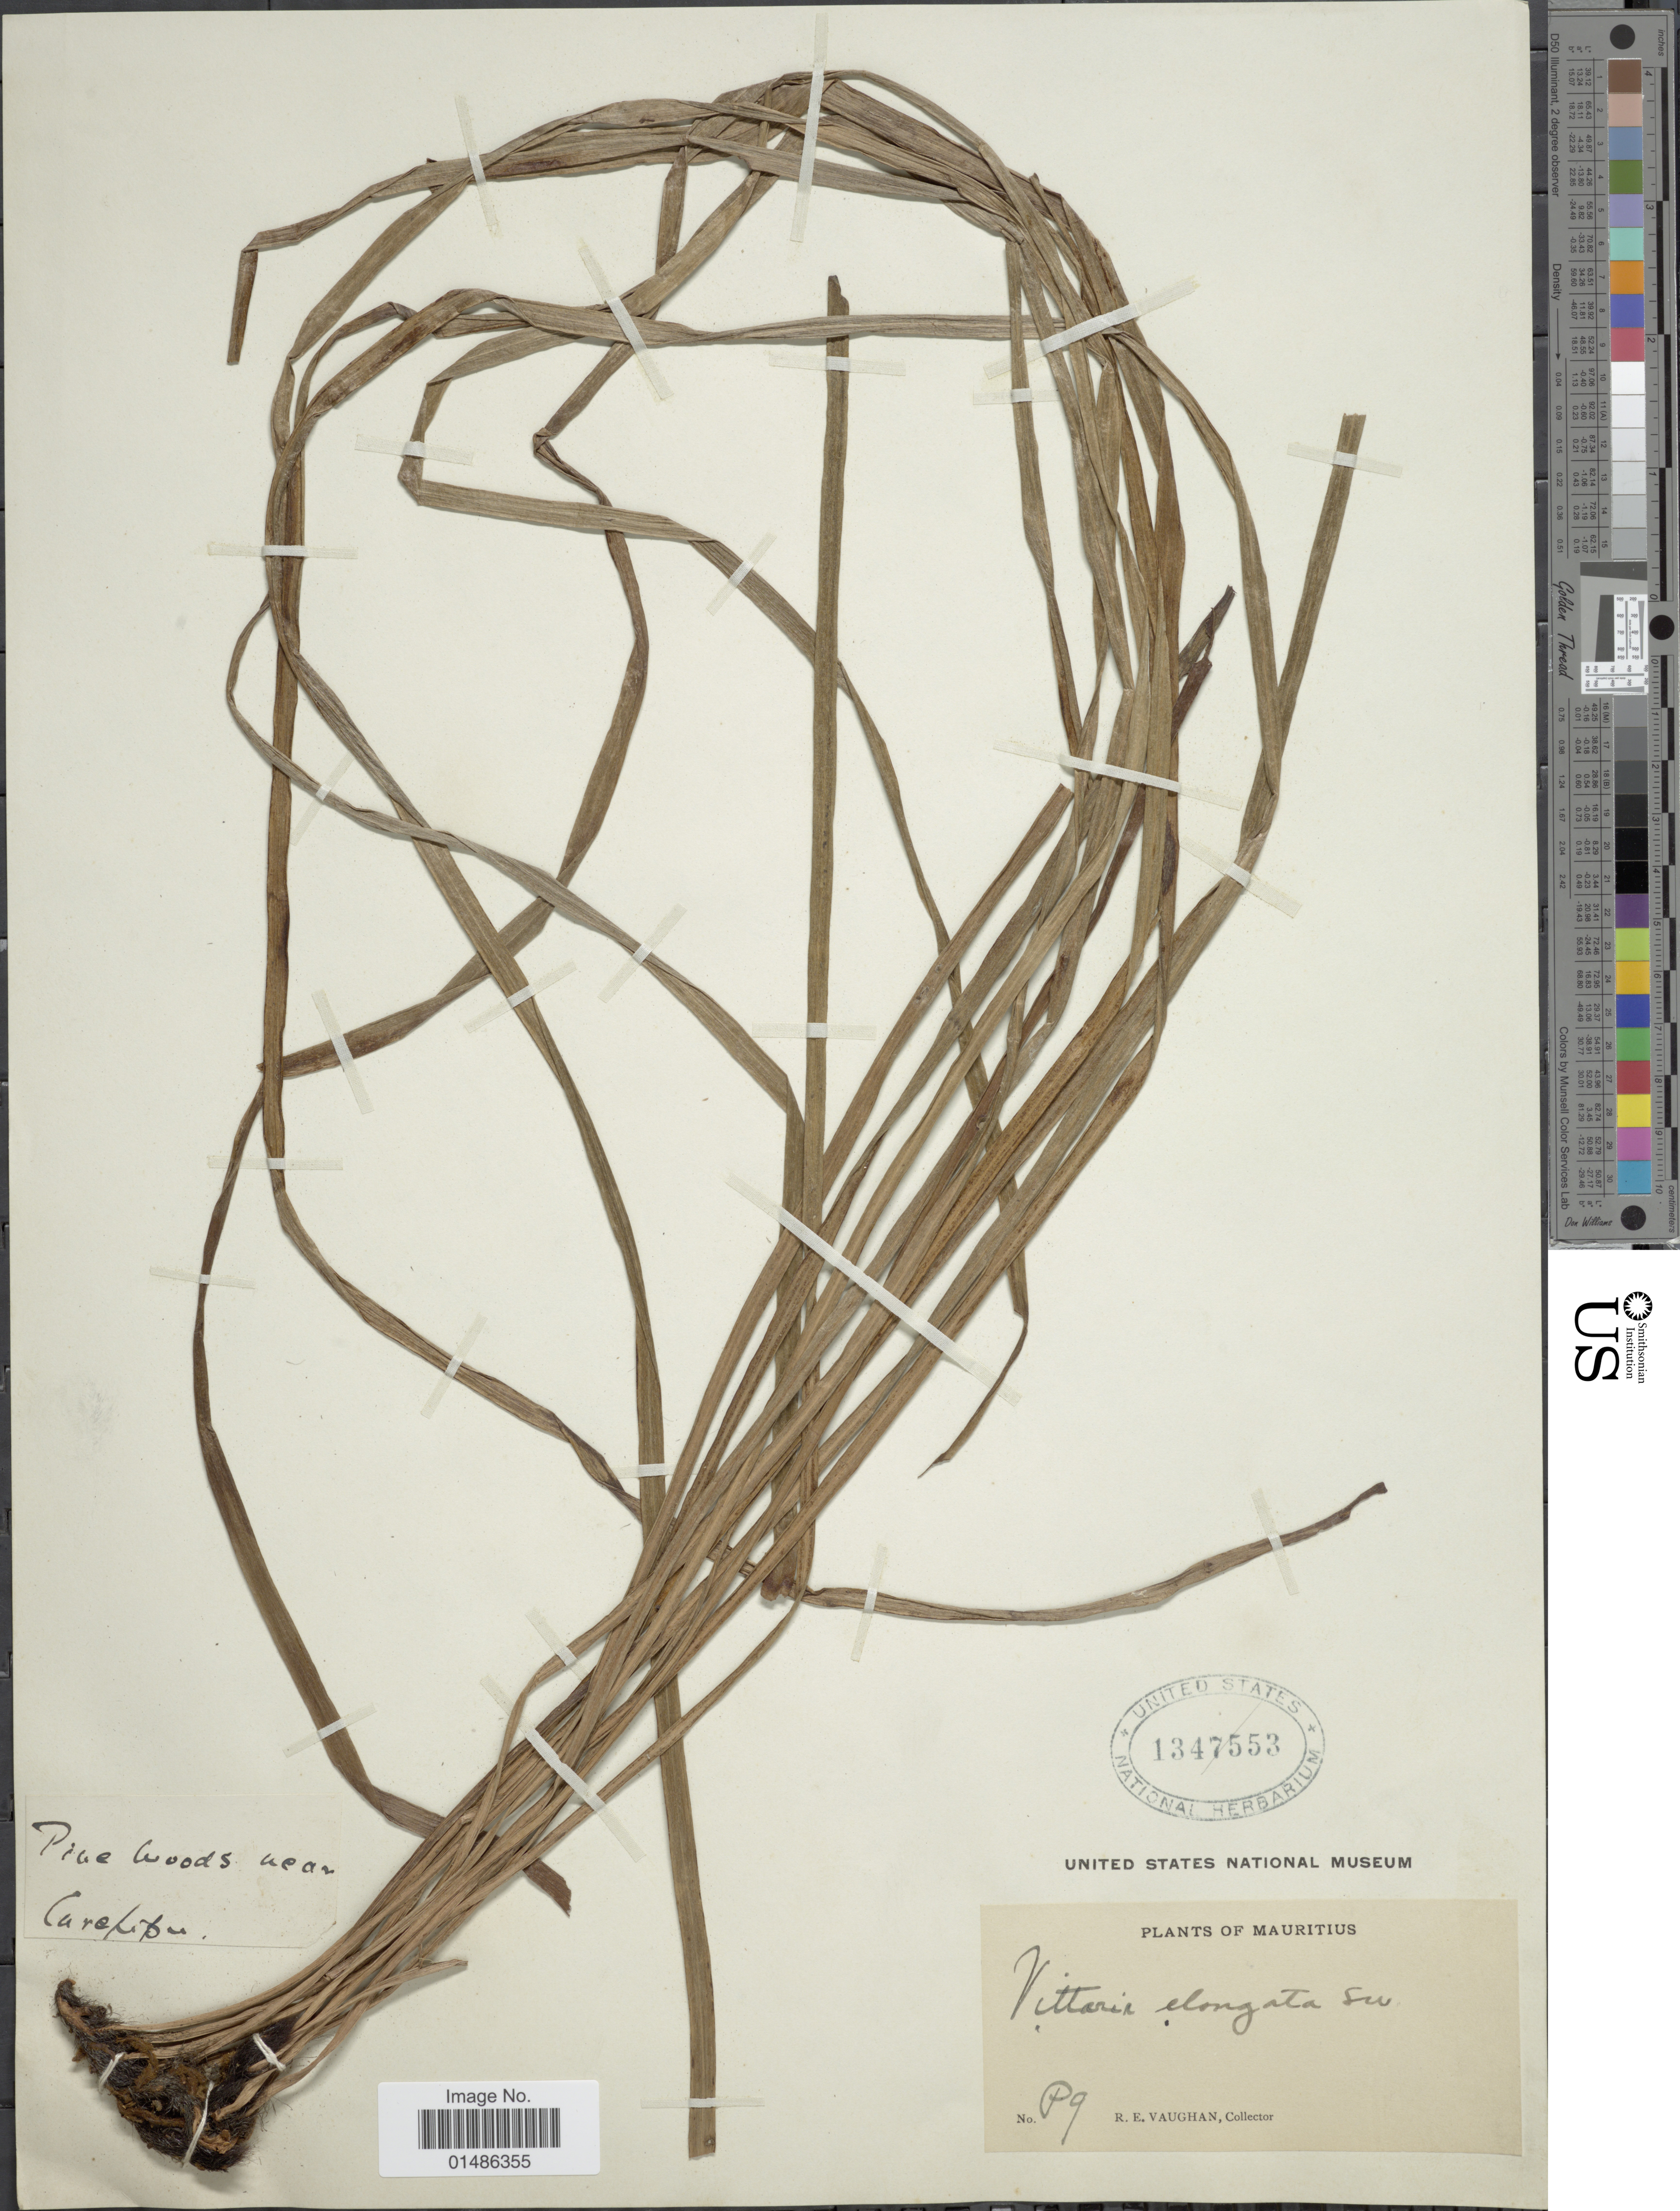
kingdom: Plantae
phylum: Tracheophyta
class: Polypodiopsida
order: Polypodiales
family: Pteridaceae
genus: Haplopteris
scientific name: Haplopteris elongata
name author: (Sw.) Crane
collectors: R. Vaughan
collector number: P9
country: Mauritius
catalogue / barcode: US 1347553